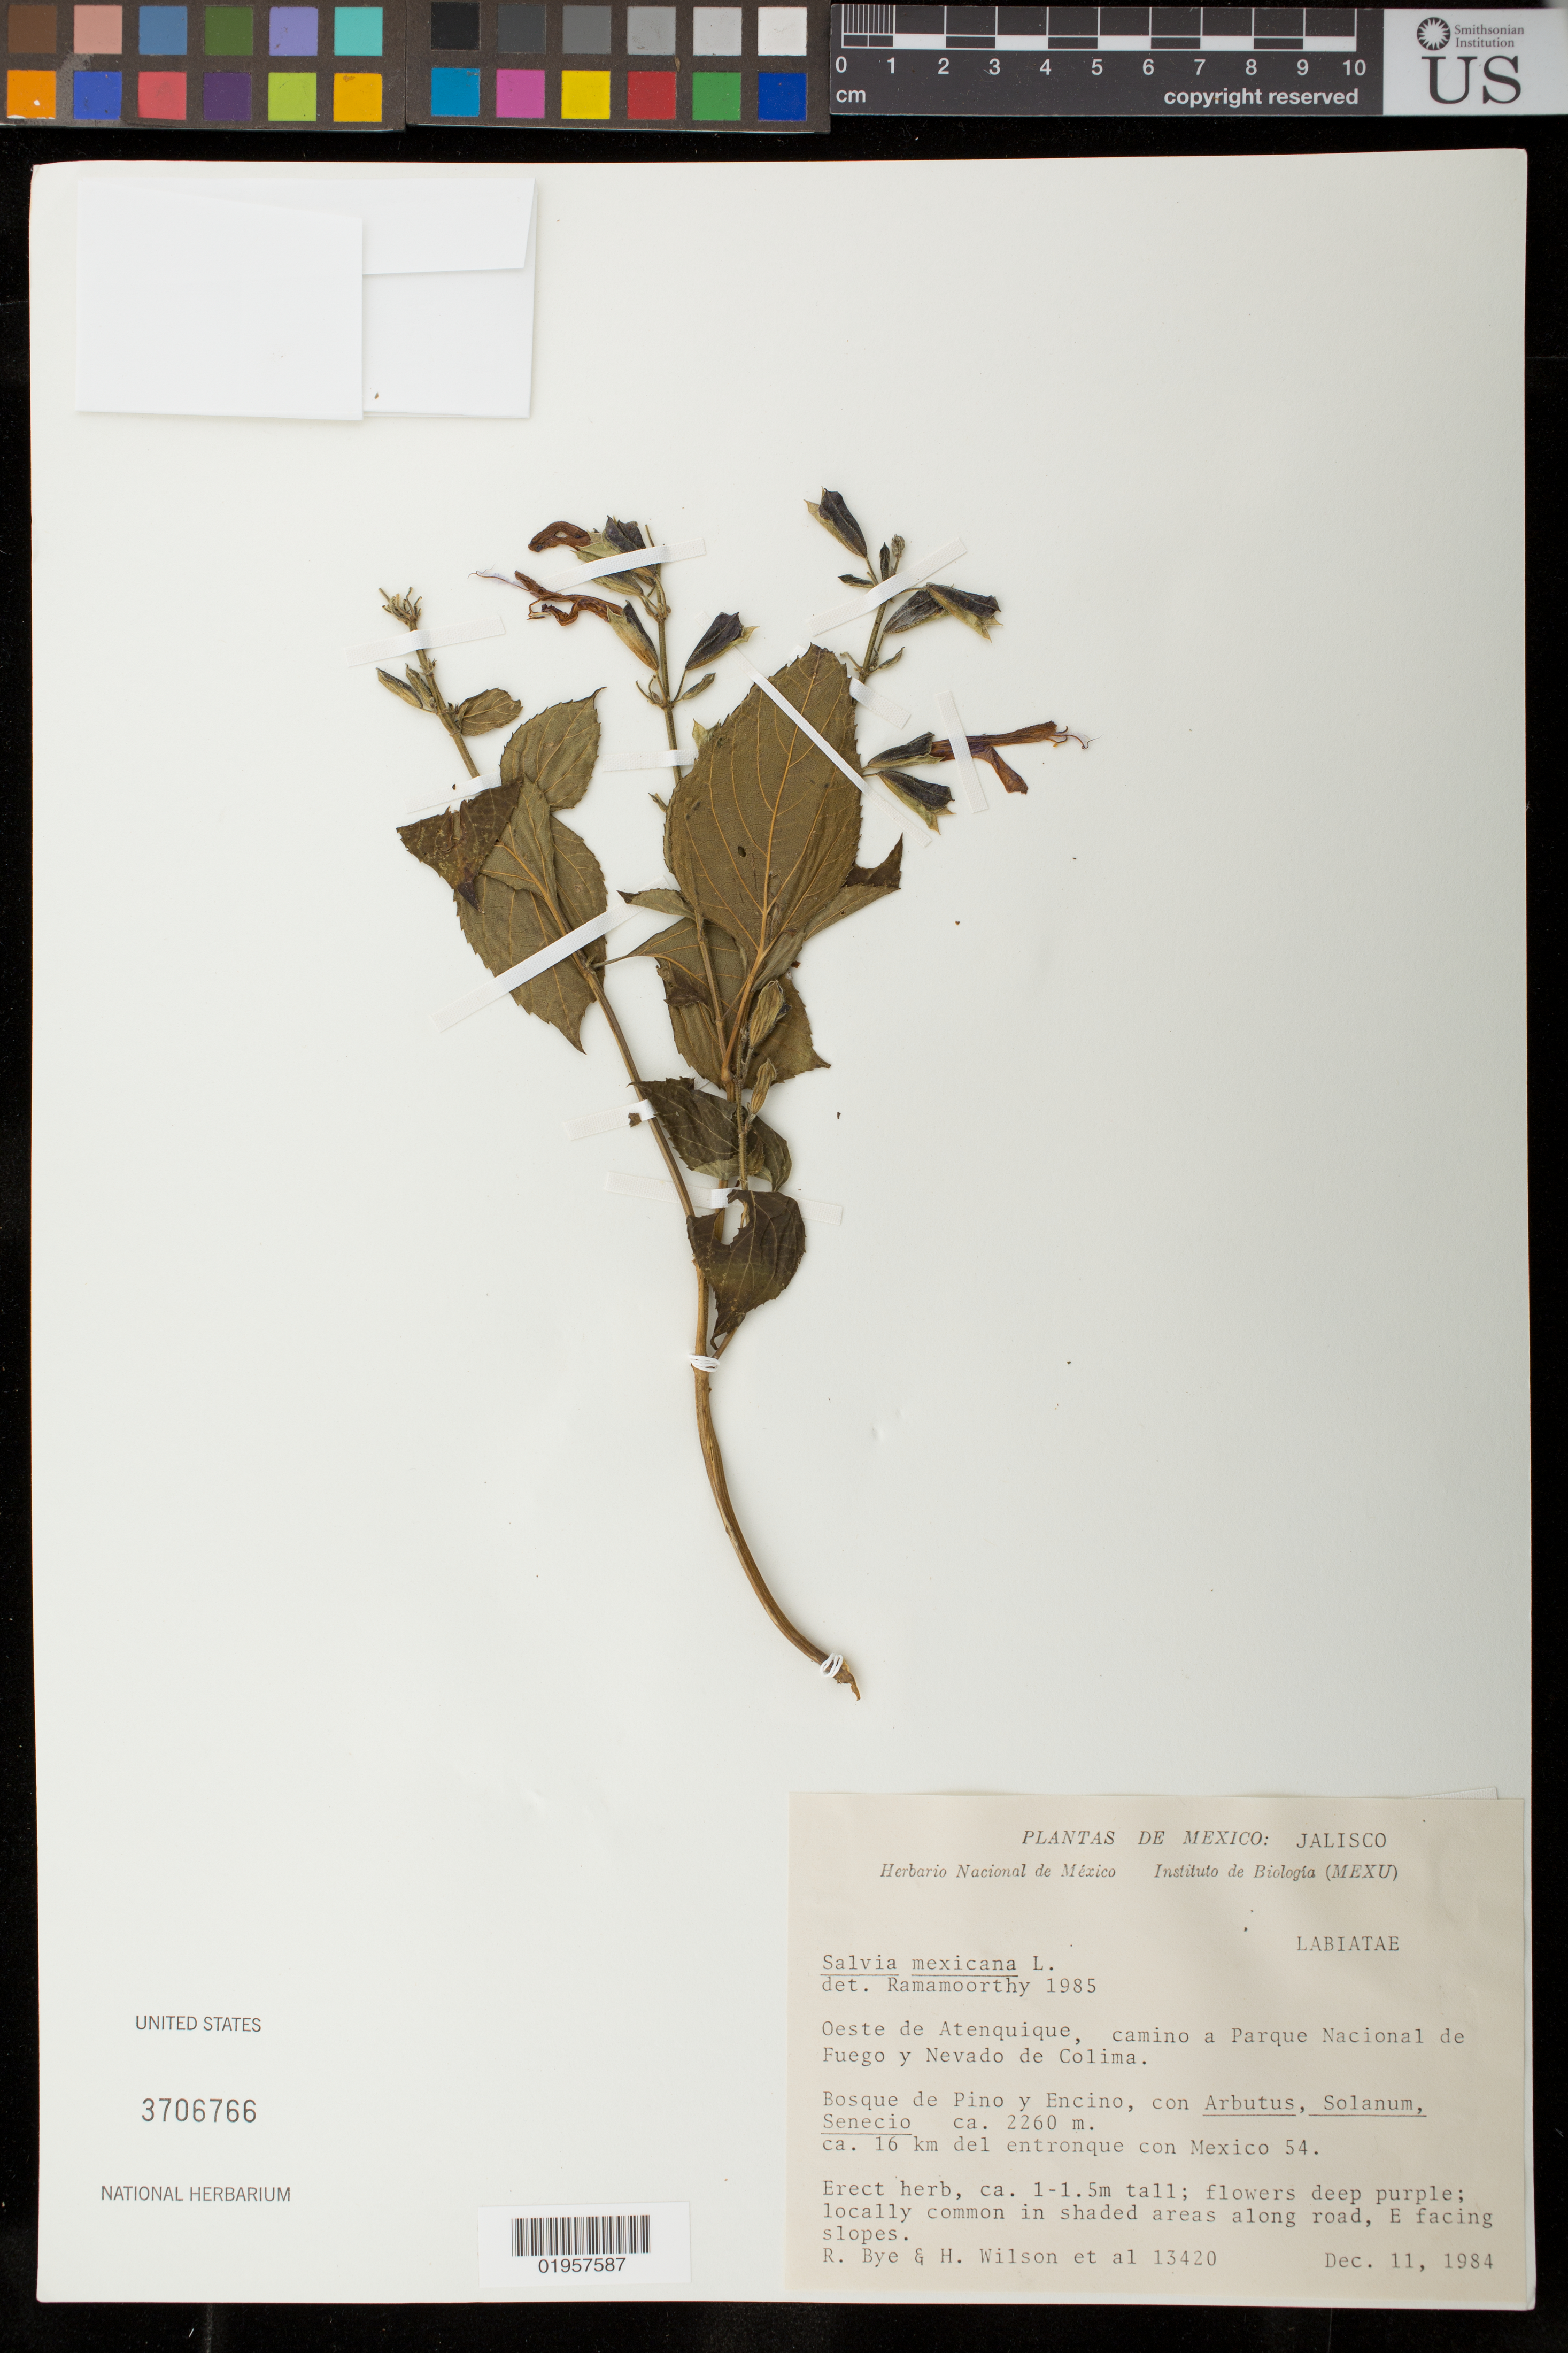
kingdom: Plantae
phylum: Tracheophyta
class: Magnoliopsida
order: Lamiales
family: Lamiaceae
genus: Salvia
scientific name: Salvia mexicana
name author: L.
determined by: Ramamoorthy, T. P.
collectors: R. A. Bye et al.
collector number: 13420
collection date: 1984-12-11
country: Mexico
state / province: Jalisco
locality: Oeste de Atanquique, camino a Parque Nacional de Fuego y Nevado de Colima; ca. 16 km del entronque con Mexico 54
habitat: Bosque de Pino y Encino, con Arbutus, Solanum, Senecio. Locally common in shaded areas along road, E facing slopes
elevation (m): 2260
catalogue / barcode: US 3706766